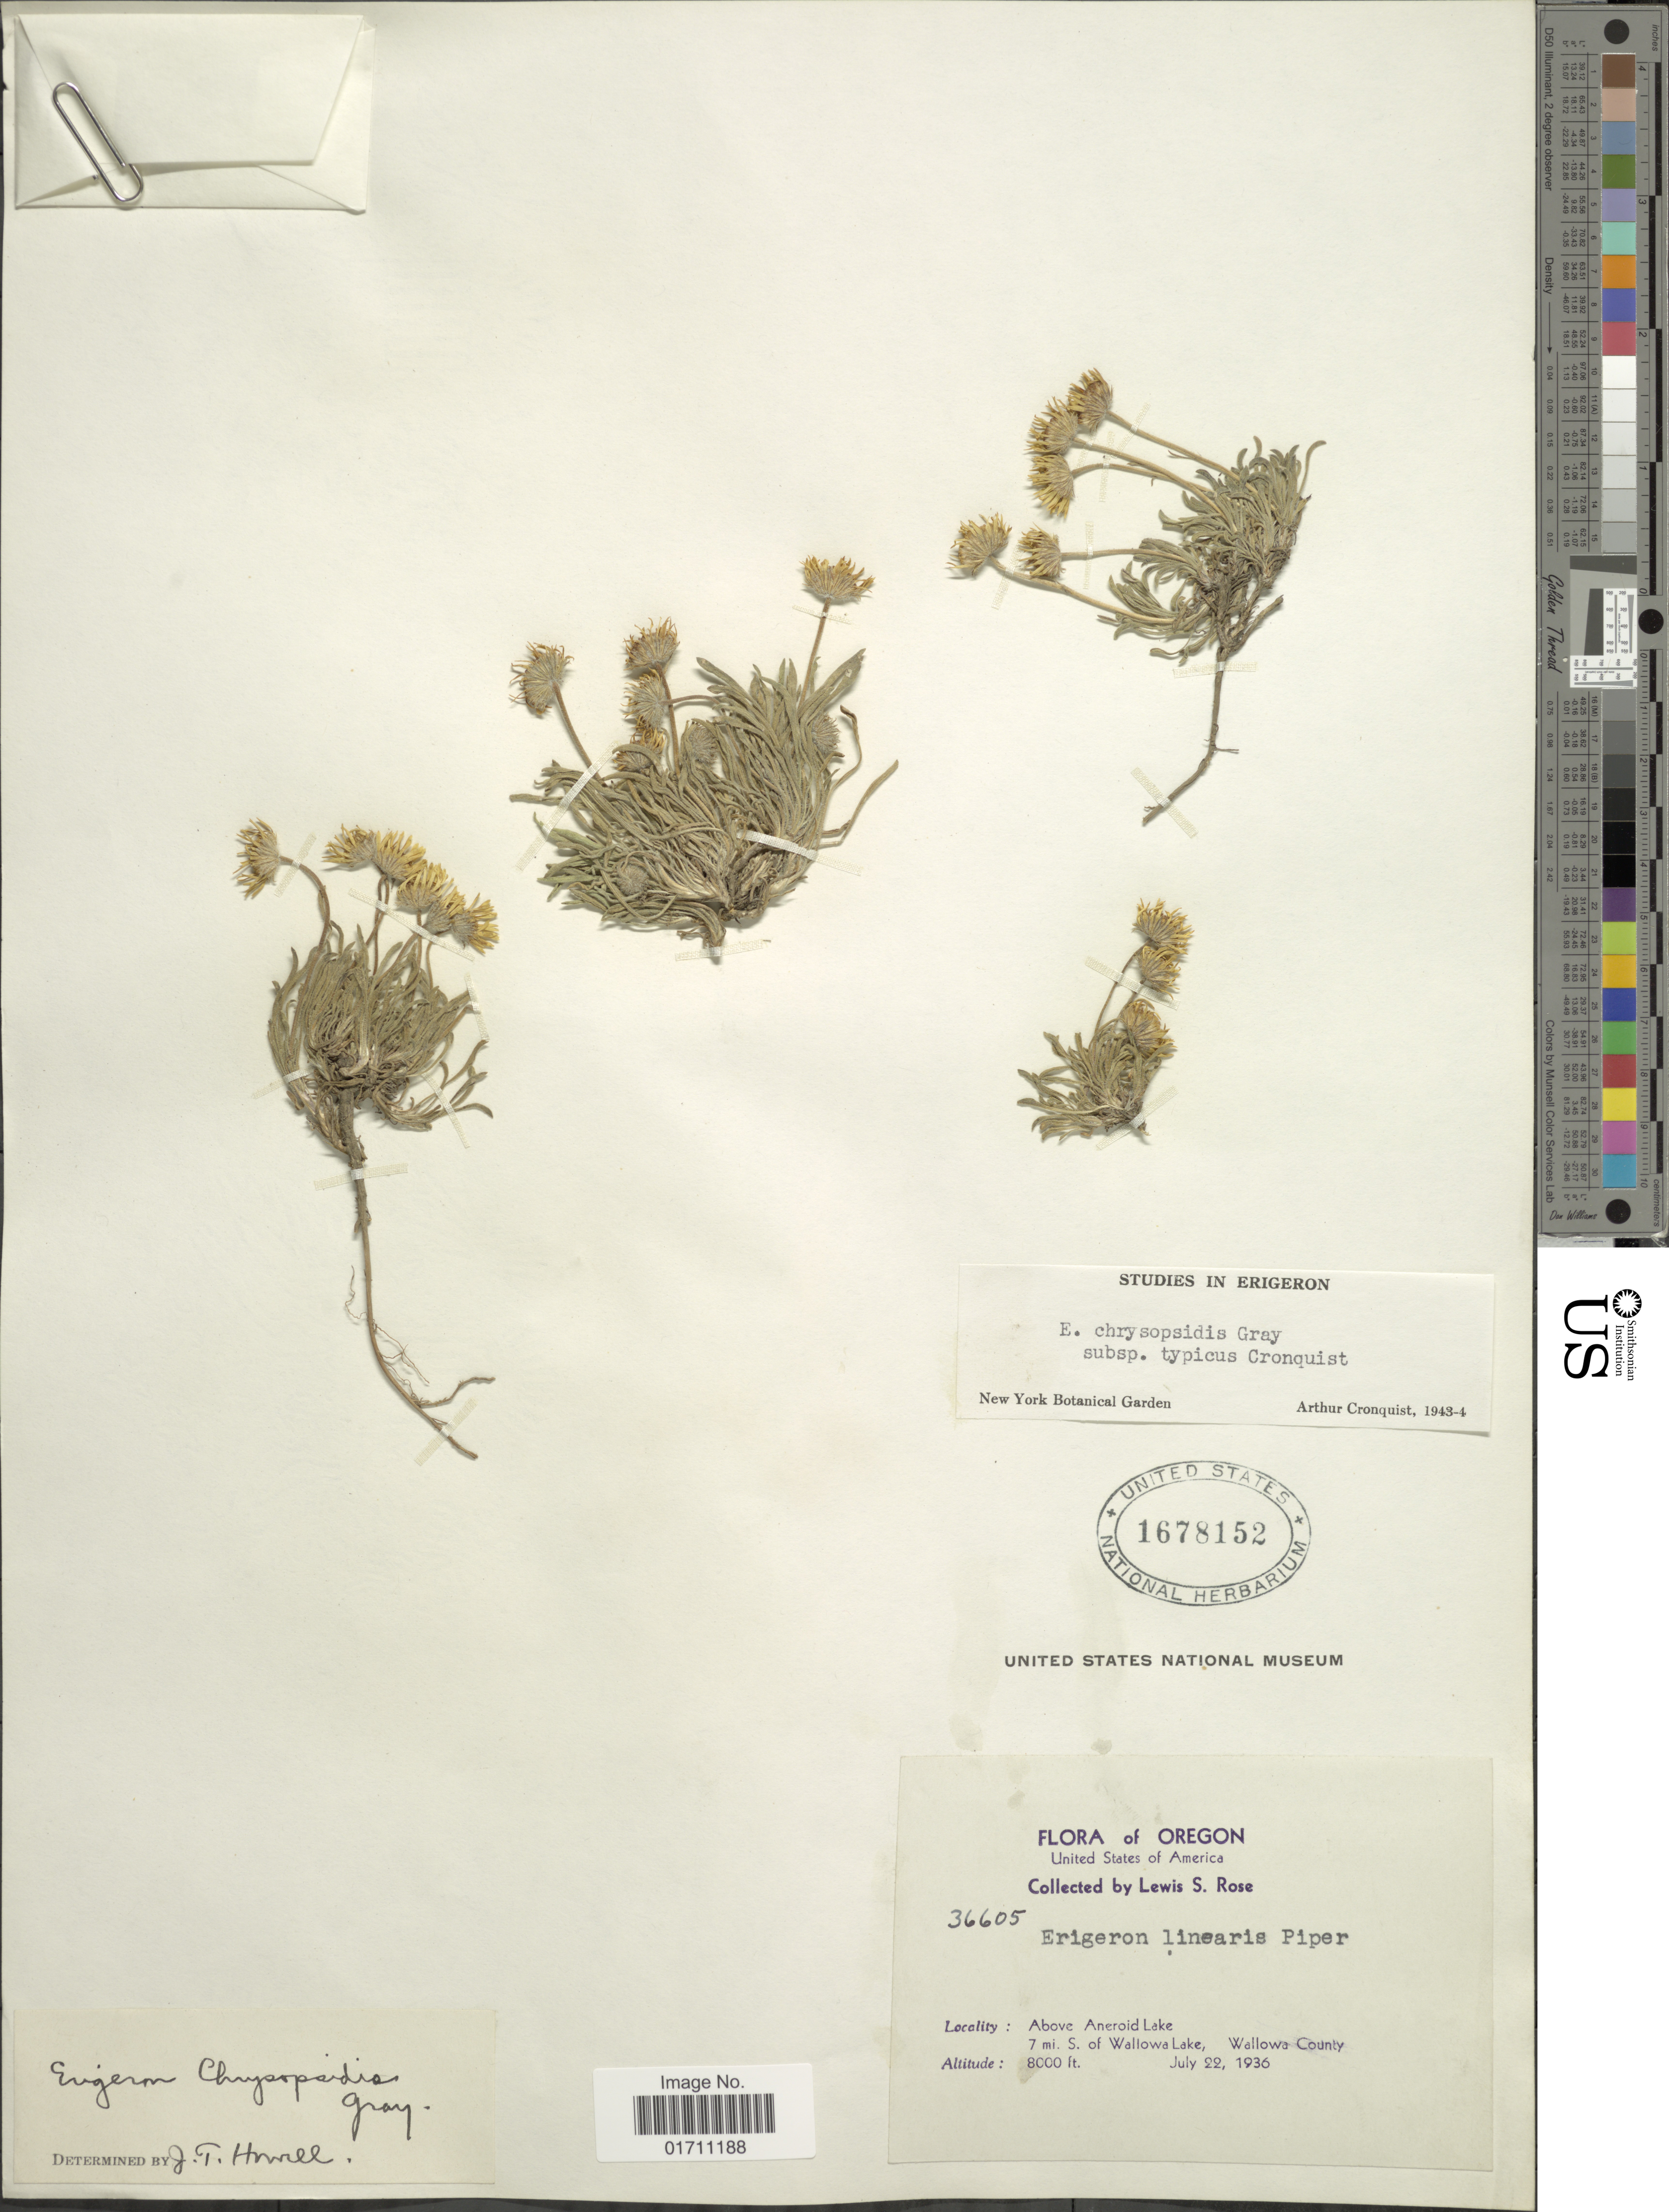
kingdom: Plantae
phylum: Tracheophyta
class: Magnoliopsida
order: Asterales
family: Asteraceae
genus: Erigeron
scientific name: Erigeron chrysopsidis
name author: A. Gray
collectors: L. S. Rose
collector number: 36605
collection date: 1936-07-22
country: United States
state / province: Oregon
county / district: Wallowa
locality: Above Aneroid Lake, 7 mi. S. of Wallowa Lake, Wallowa County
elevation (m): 2438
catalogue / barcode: US 1678152